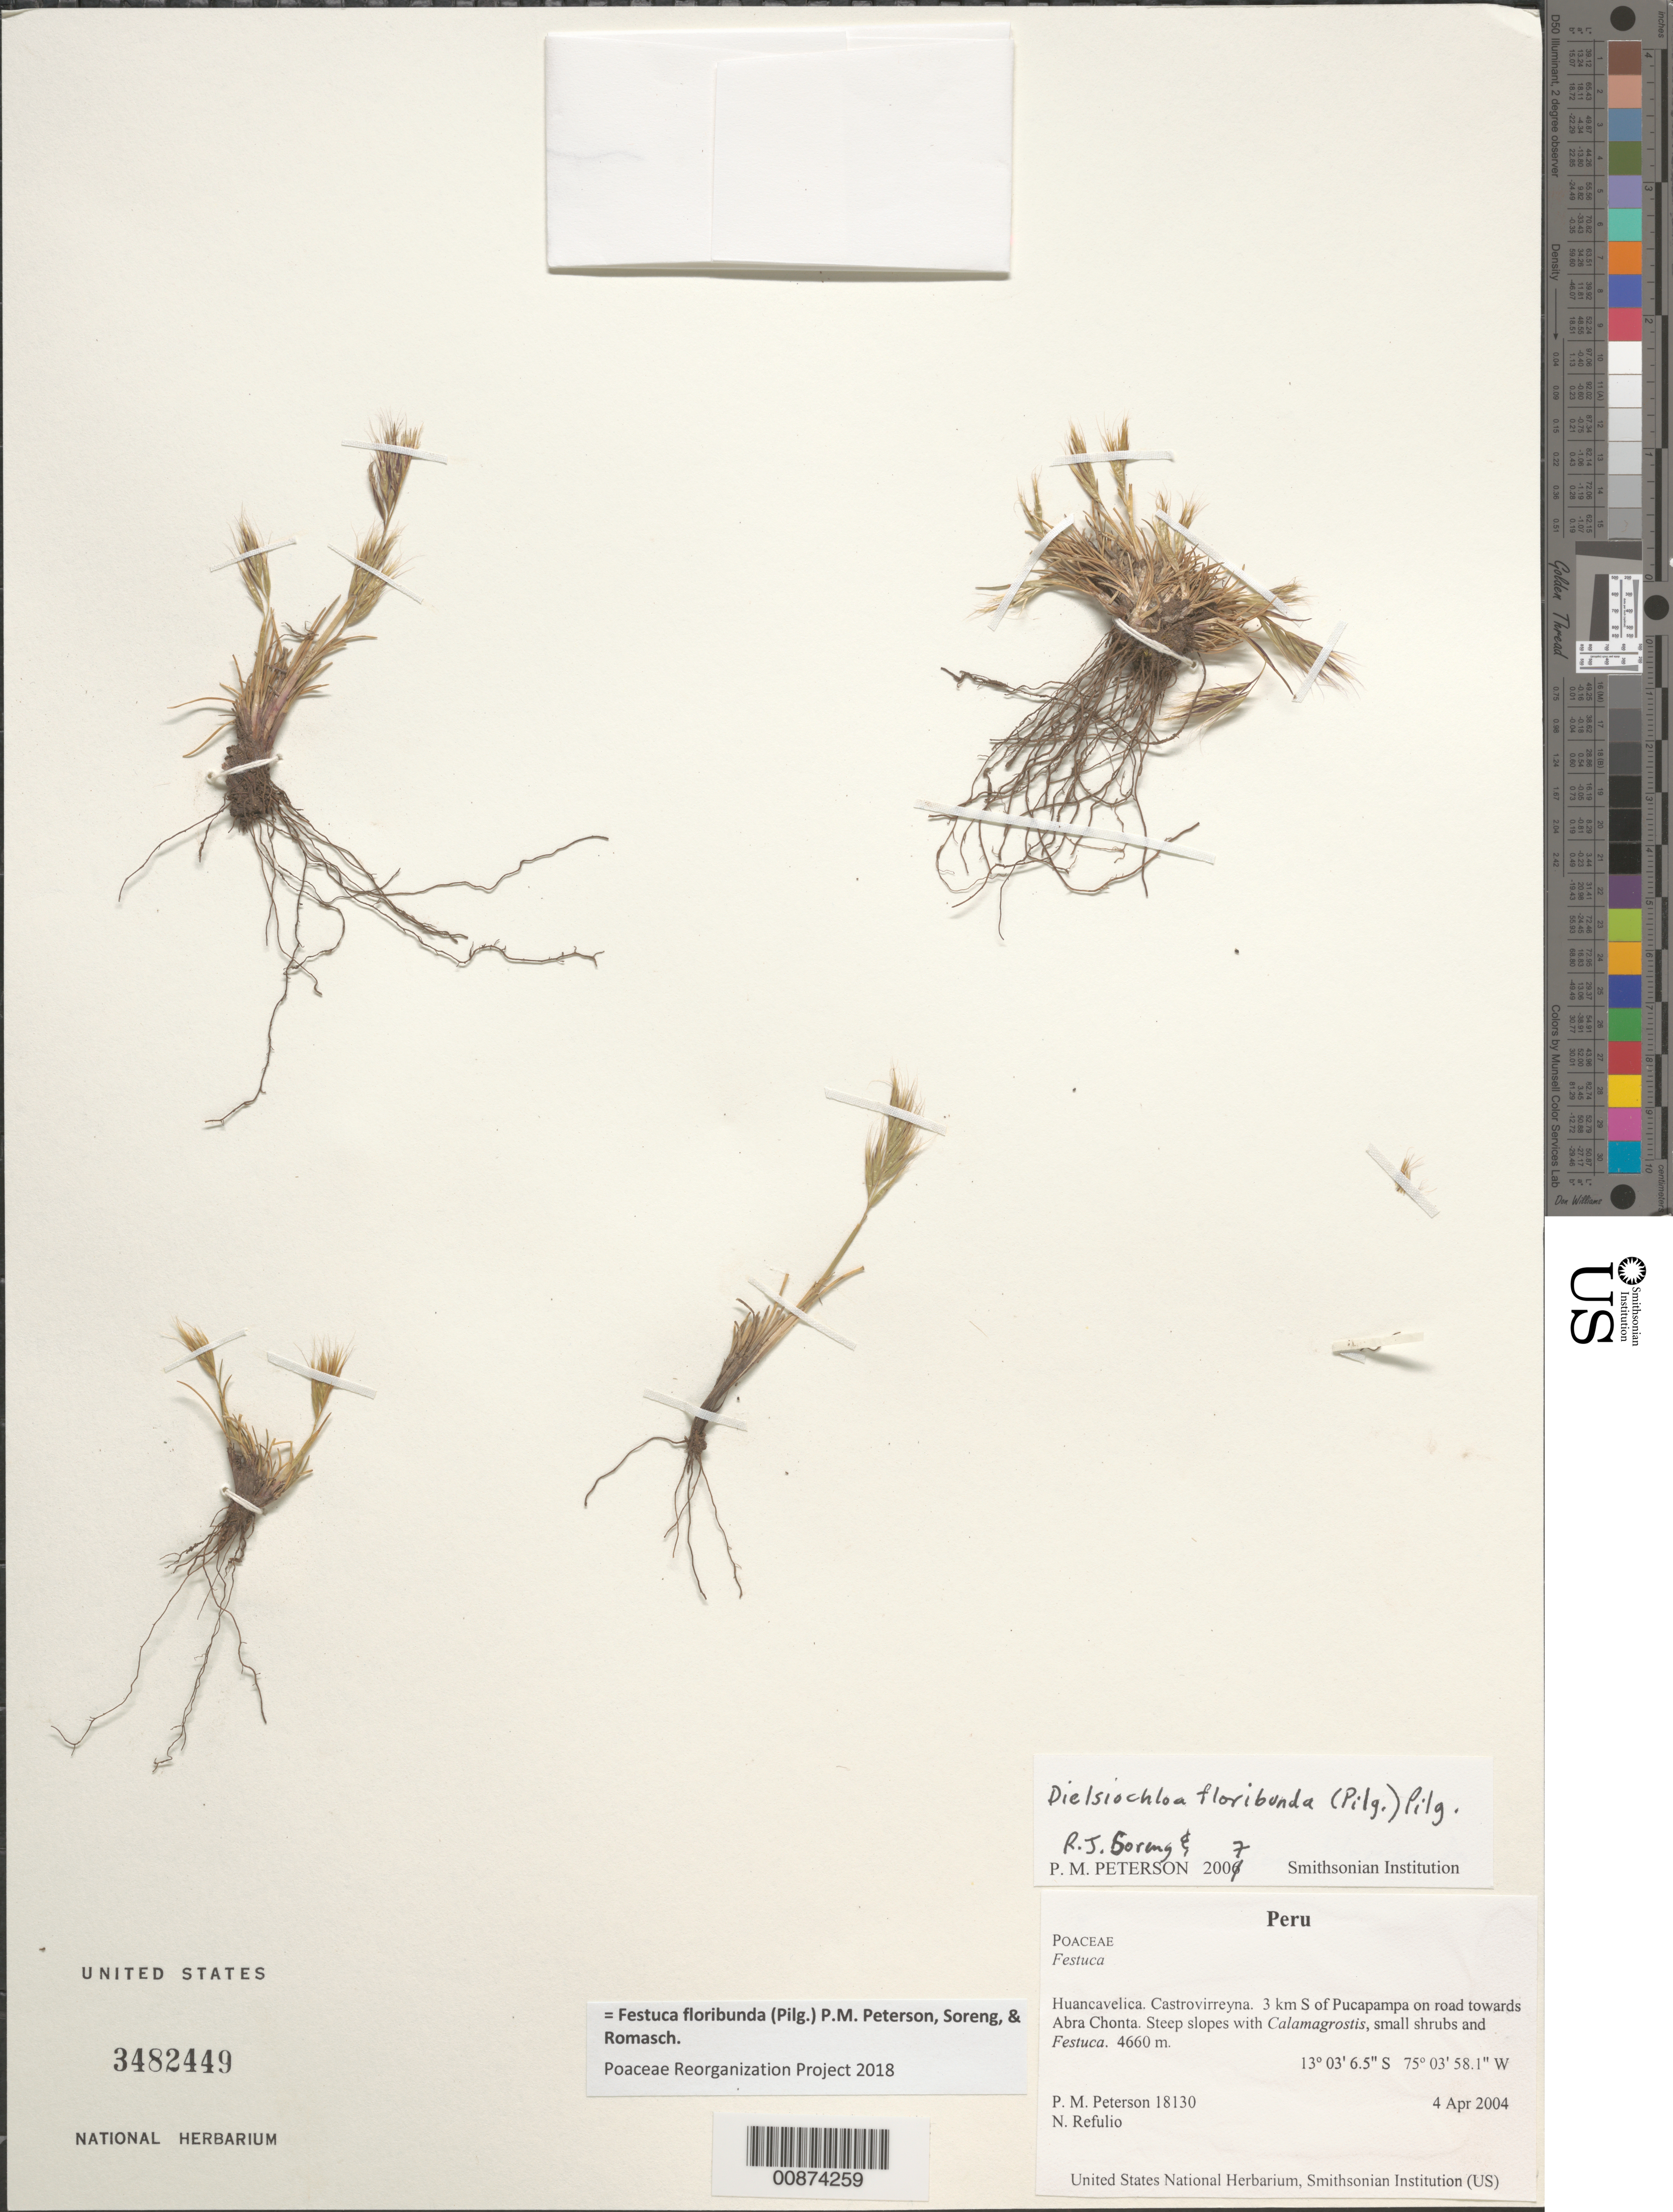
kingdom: Plantae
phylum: Tracheophyta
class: Liliopsida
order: Poales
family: Poaceae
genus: Festuca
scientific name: Festuca floribunda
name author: (Pilg.) P.M. Peterson et al.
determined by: Poaceae Reorganization Project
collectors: P. M. Peterson & N. Refulio-Rodríguez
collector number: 18130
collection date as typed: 04 Apr 2004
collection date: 2004-04-04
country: Peru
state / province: Huancavelica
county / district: Castrovirreyna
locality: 3 km S of Pucapampa on road towards Abra Chonta. Steep slopes with Calamagrostis, small shrubs and Festuca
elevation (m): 4660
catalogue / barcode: US 3482449